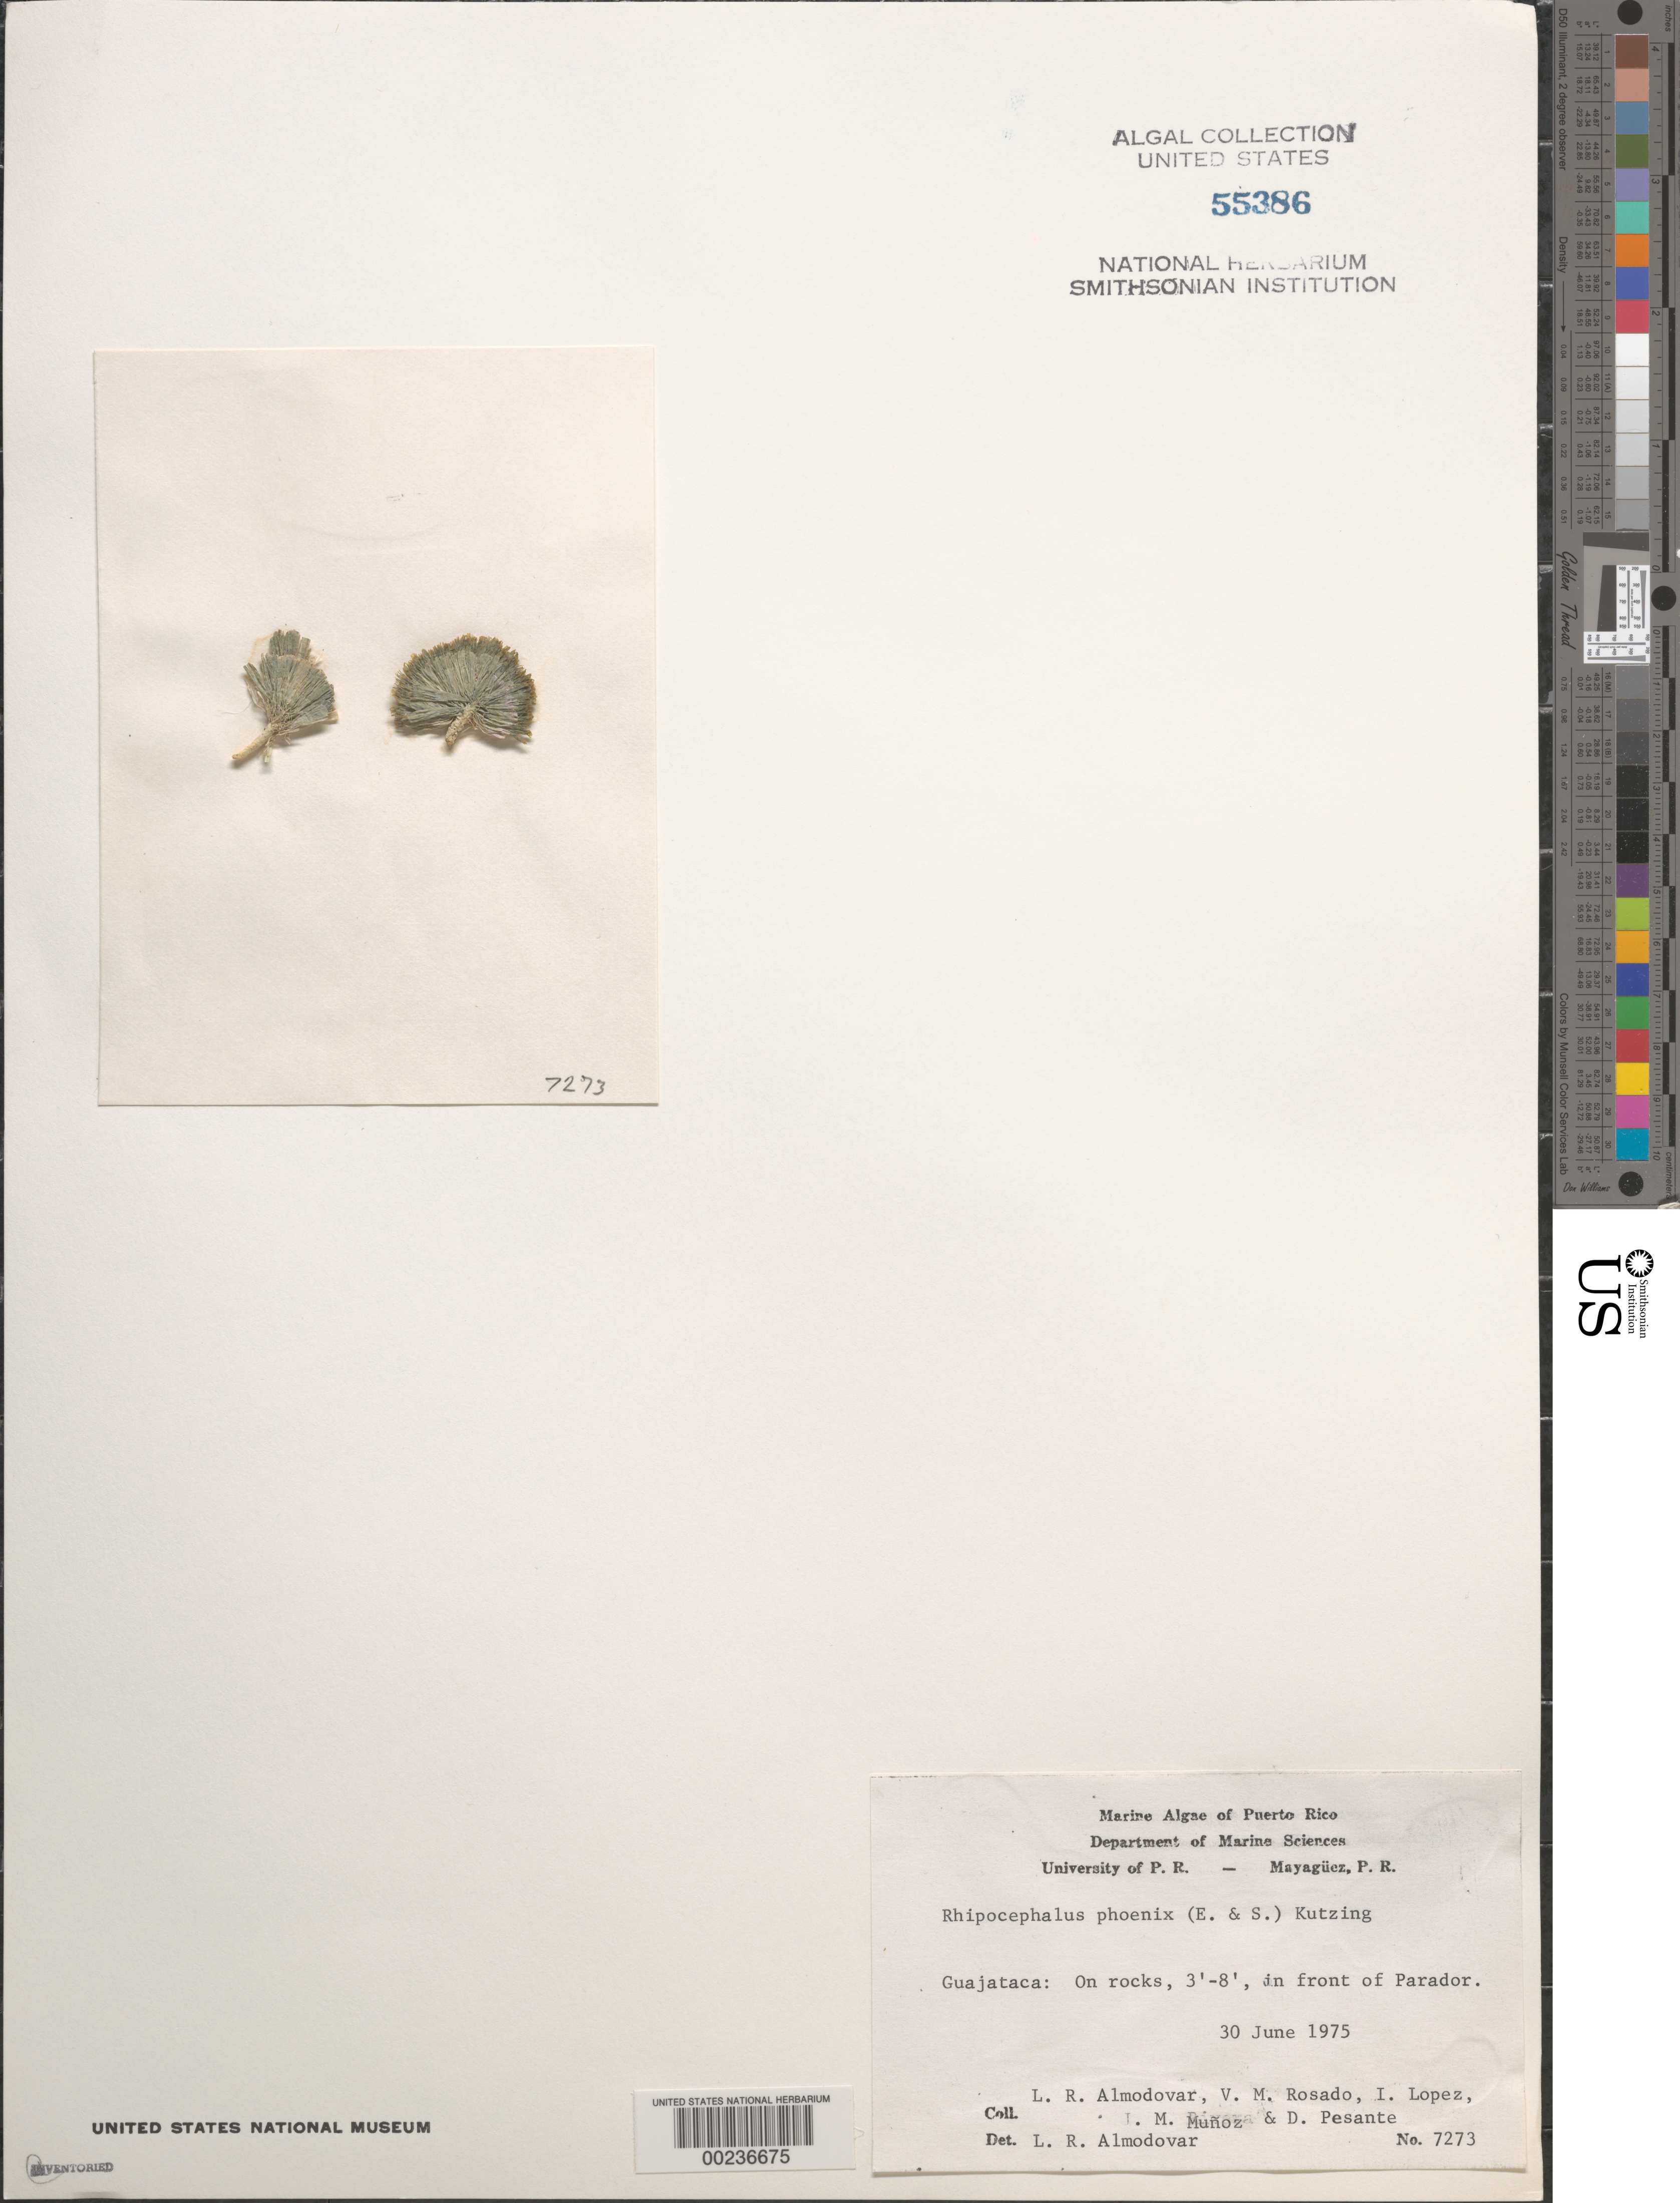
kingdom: Plantae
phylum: Chlorophyta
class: Ulvophyceae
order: Bryopsidales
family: Udoteaceae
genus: Rhipocephalus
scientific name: Rhipocephalus phoenix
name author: (J. Ellis & Sol.) Kütz.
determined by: Almodovar, L. R.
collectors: L. Almodovar, V. Rosado, I. Lopéz, M. Muñoz & D. Pesante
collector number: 7273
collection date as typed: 30 Jun 1975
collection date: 1975-06-30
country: Puerto Rico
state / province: Isabela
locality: Parador, Guajataca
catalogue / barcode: US 55386